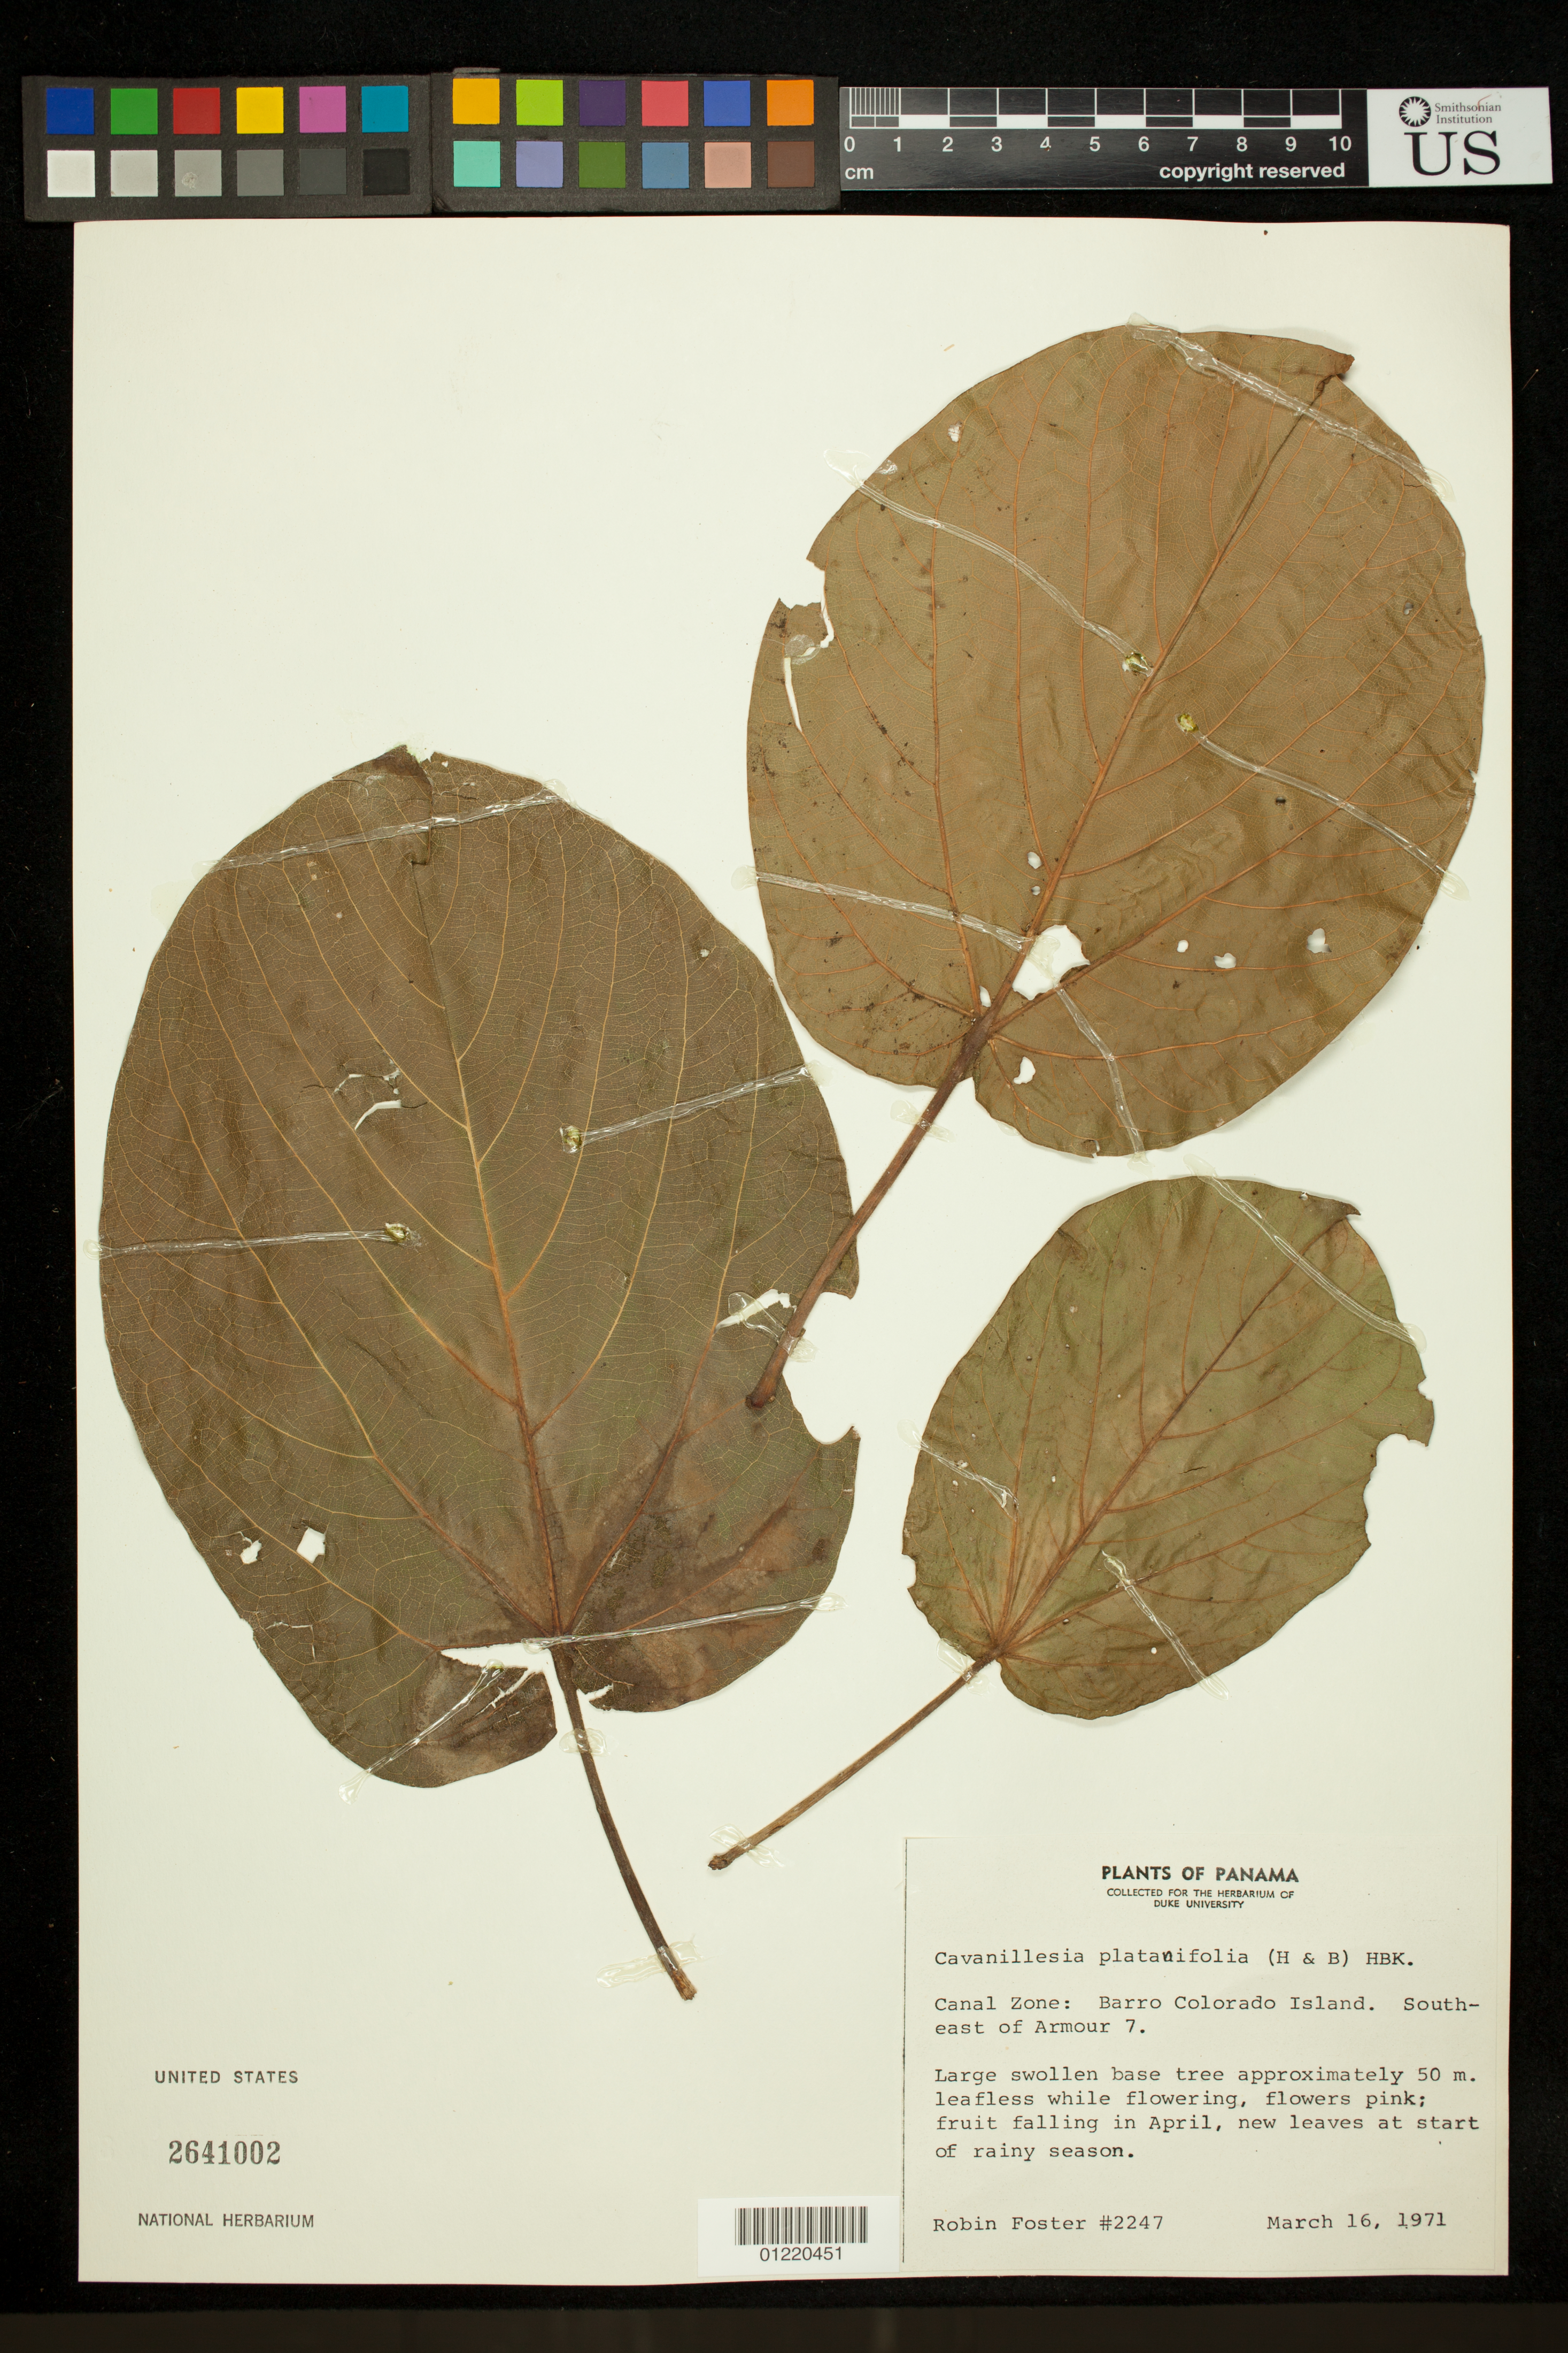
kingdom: Plantae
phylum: Tracheophyta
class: Magnoliopsida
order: Malvales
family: Malvaceae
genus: Cavanillesia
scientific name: Cavanillesia platanifolia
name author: (Bonpl.) Kunth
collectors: R. B. Foster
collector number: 2247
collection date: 1971-03-16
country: Panama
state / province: Panamá Oeste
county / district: Canal Zone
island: Barro Colorado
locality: Canal Zone: Barro Colorado Island. Southeast of Armour 7.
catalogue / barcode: US 2641002